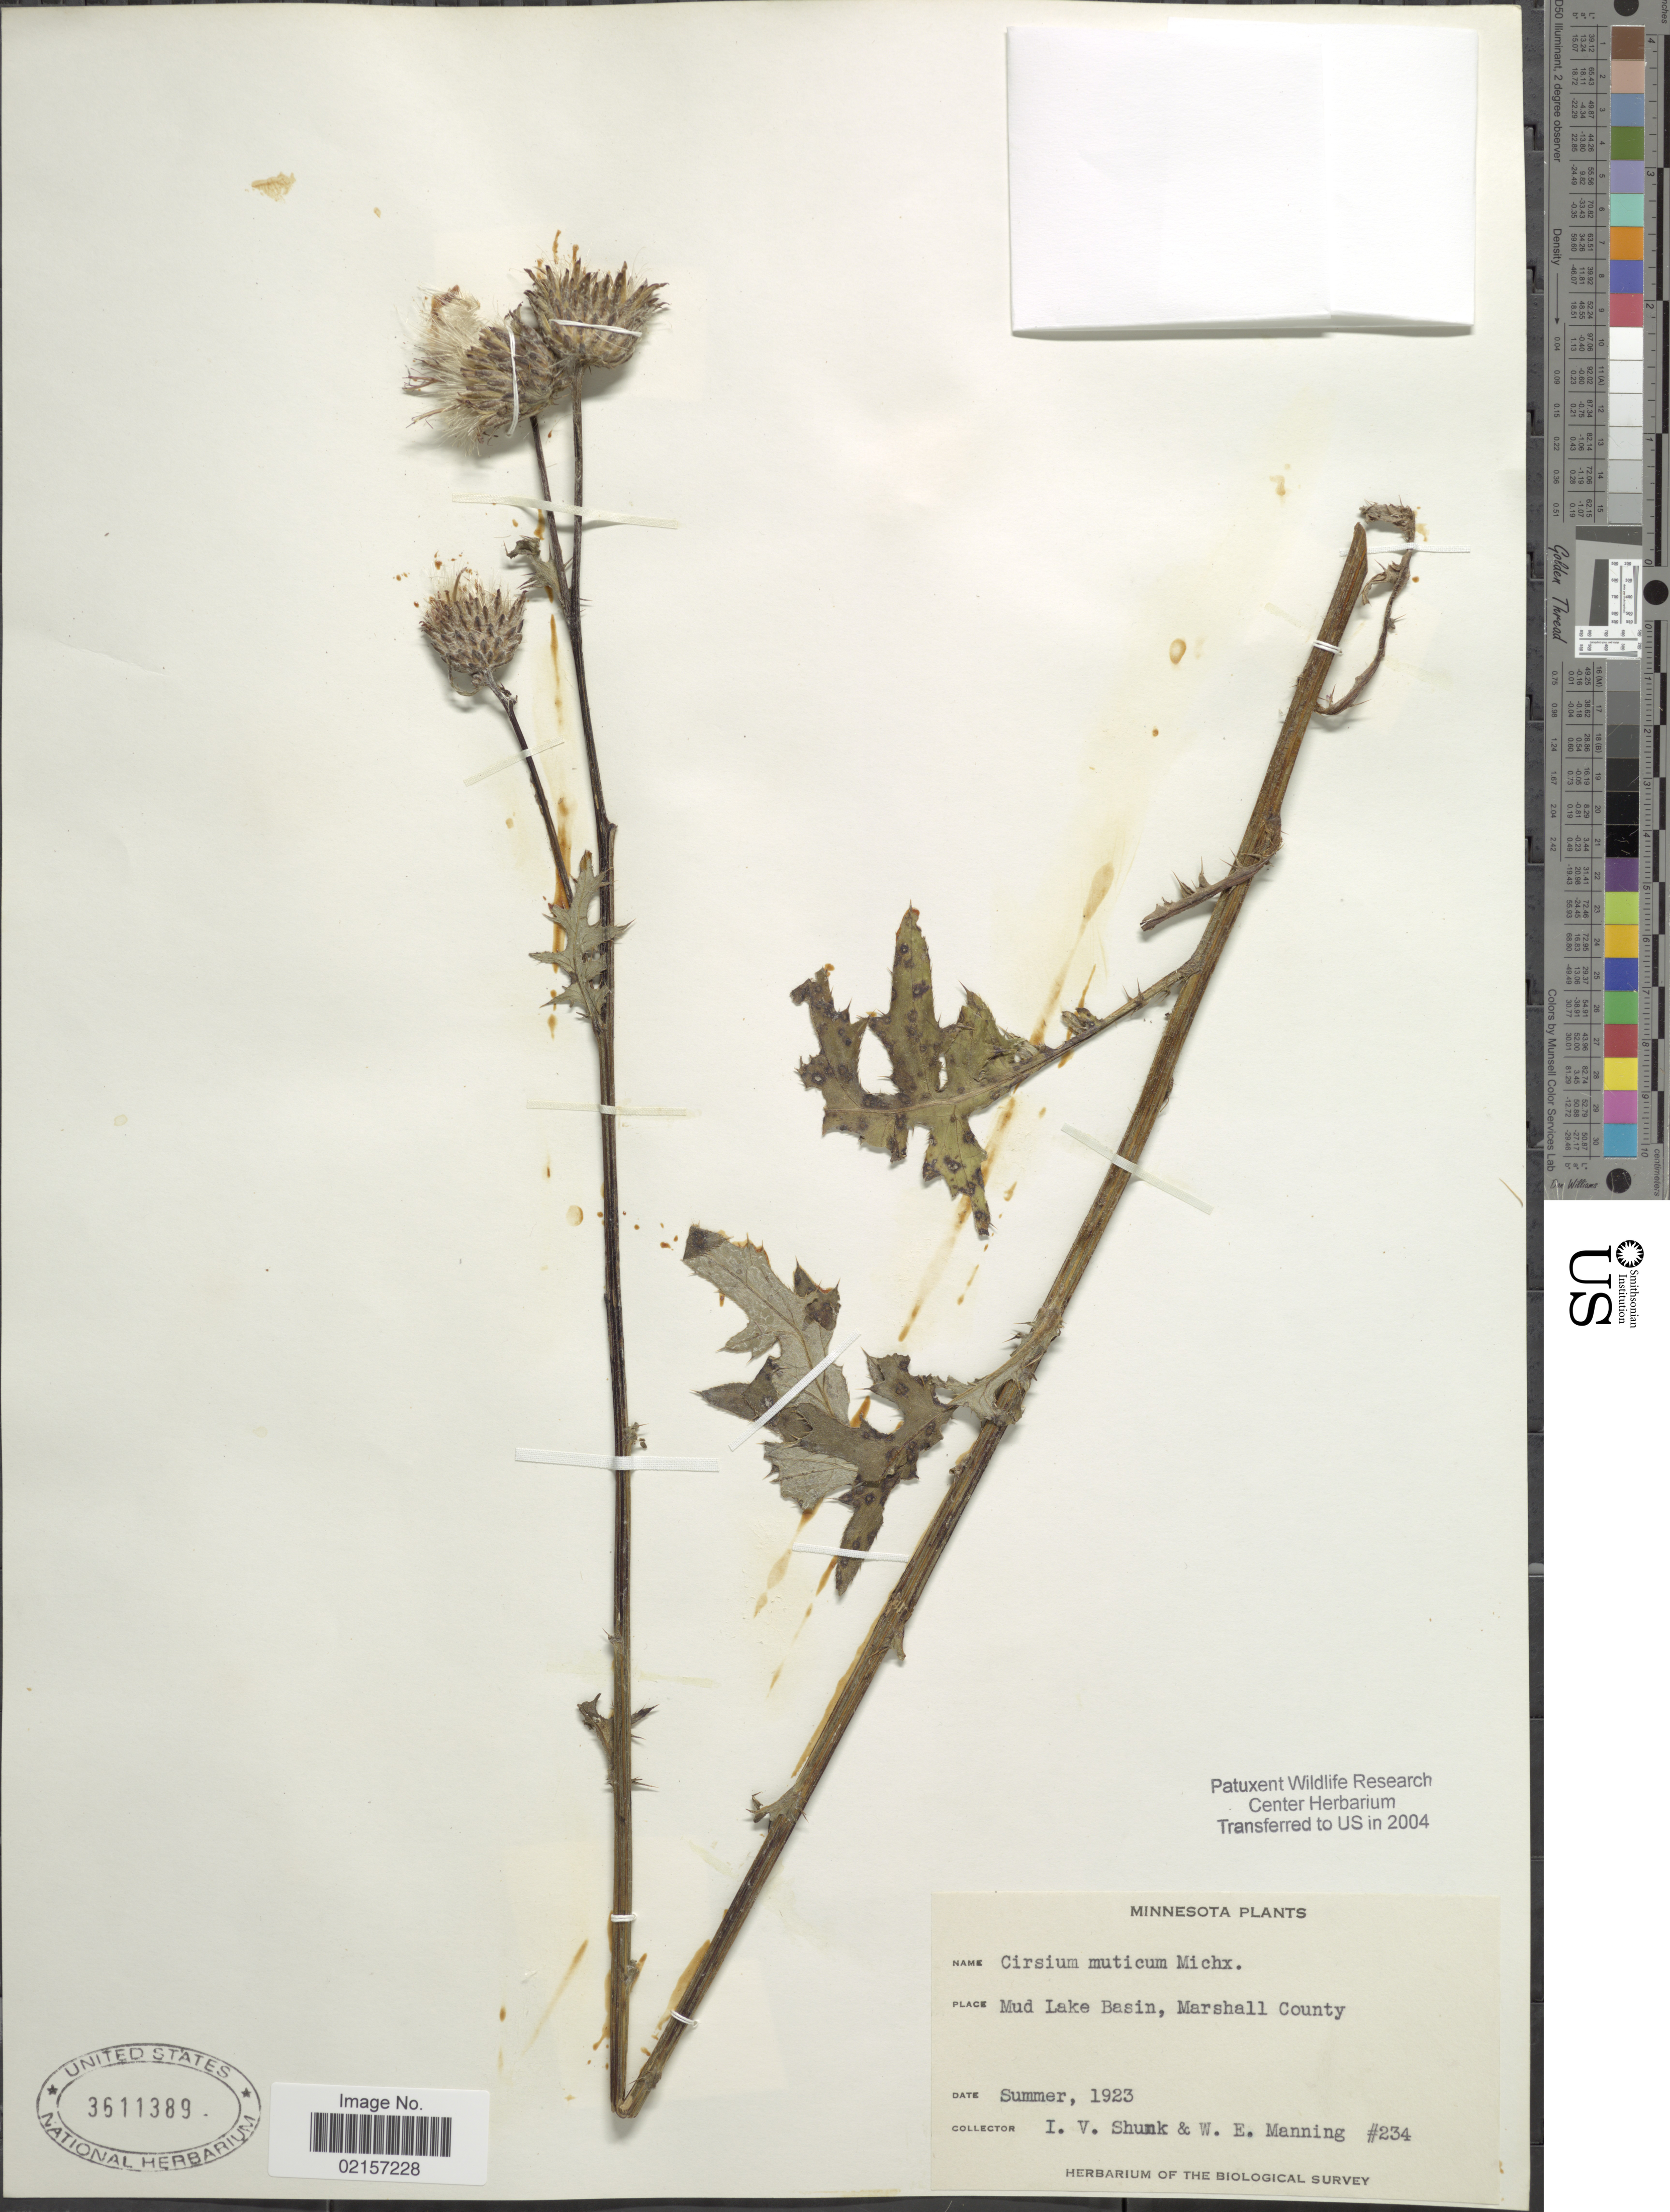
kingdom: Plantae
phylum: Tracheophyta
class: Magnoliopsida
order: Asterales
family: Asteraceae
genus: Cirsium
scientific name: Cirsium muticum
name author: Michx.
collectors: I. Shunk & W. Manning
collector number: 234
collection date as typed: Summer 1923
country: United States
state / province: Minnesota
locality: Mud Lake Basin, Marshall County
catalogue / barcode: US 3611389